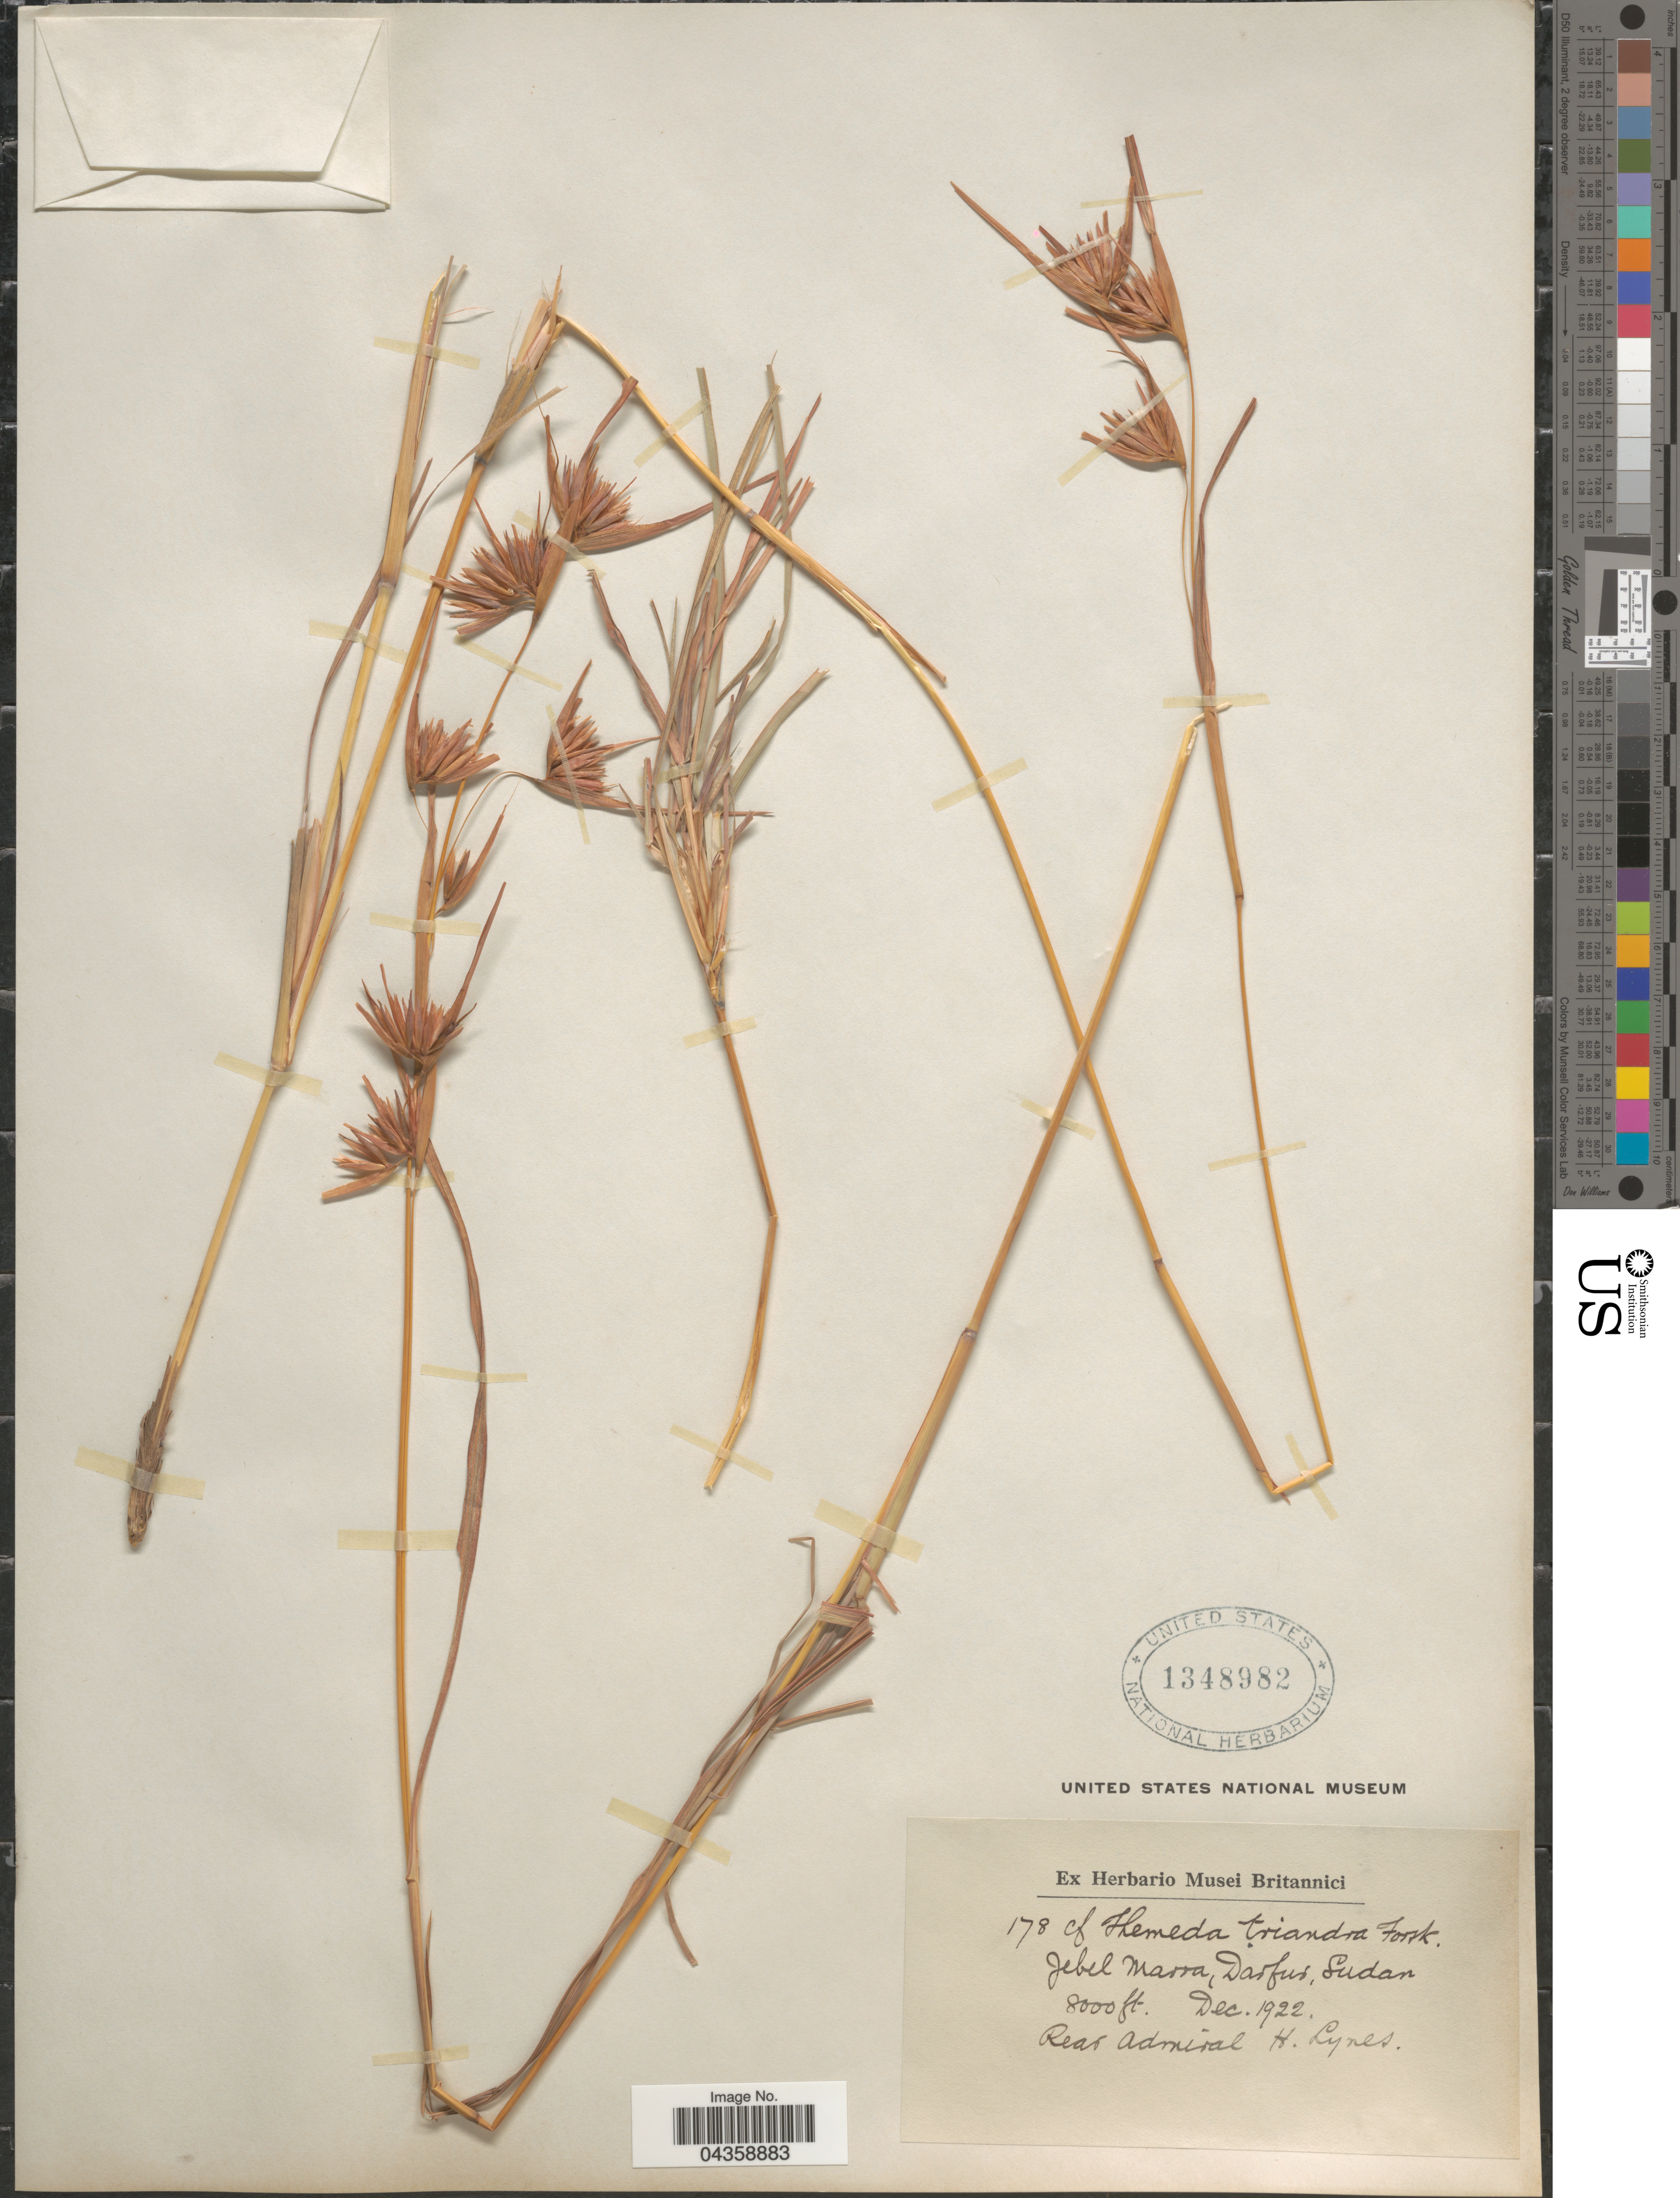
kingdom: Plantae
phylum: Tracheophyta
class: Liliopsida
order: Poales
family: Poaceae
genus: Themeda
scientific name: Themeda triandra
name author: Forssk.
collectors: Rear Admiral Lynes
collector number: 178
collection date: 1922-12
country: Sudan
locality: Jebel Marra, Darfur.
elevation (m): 2438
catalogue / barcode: US 1348982